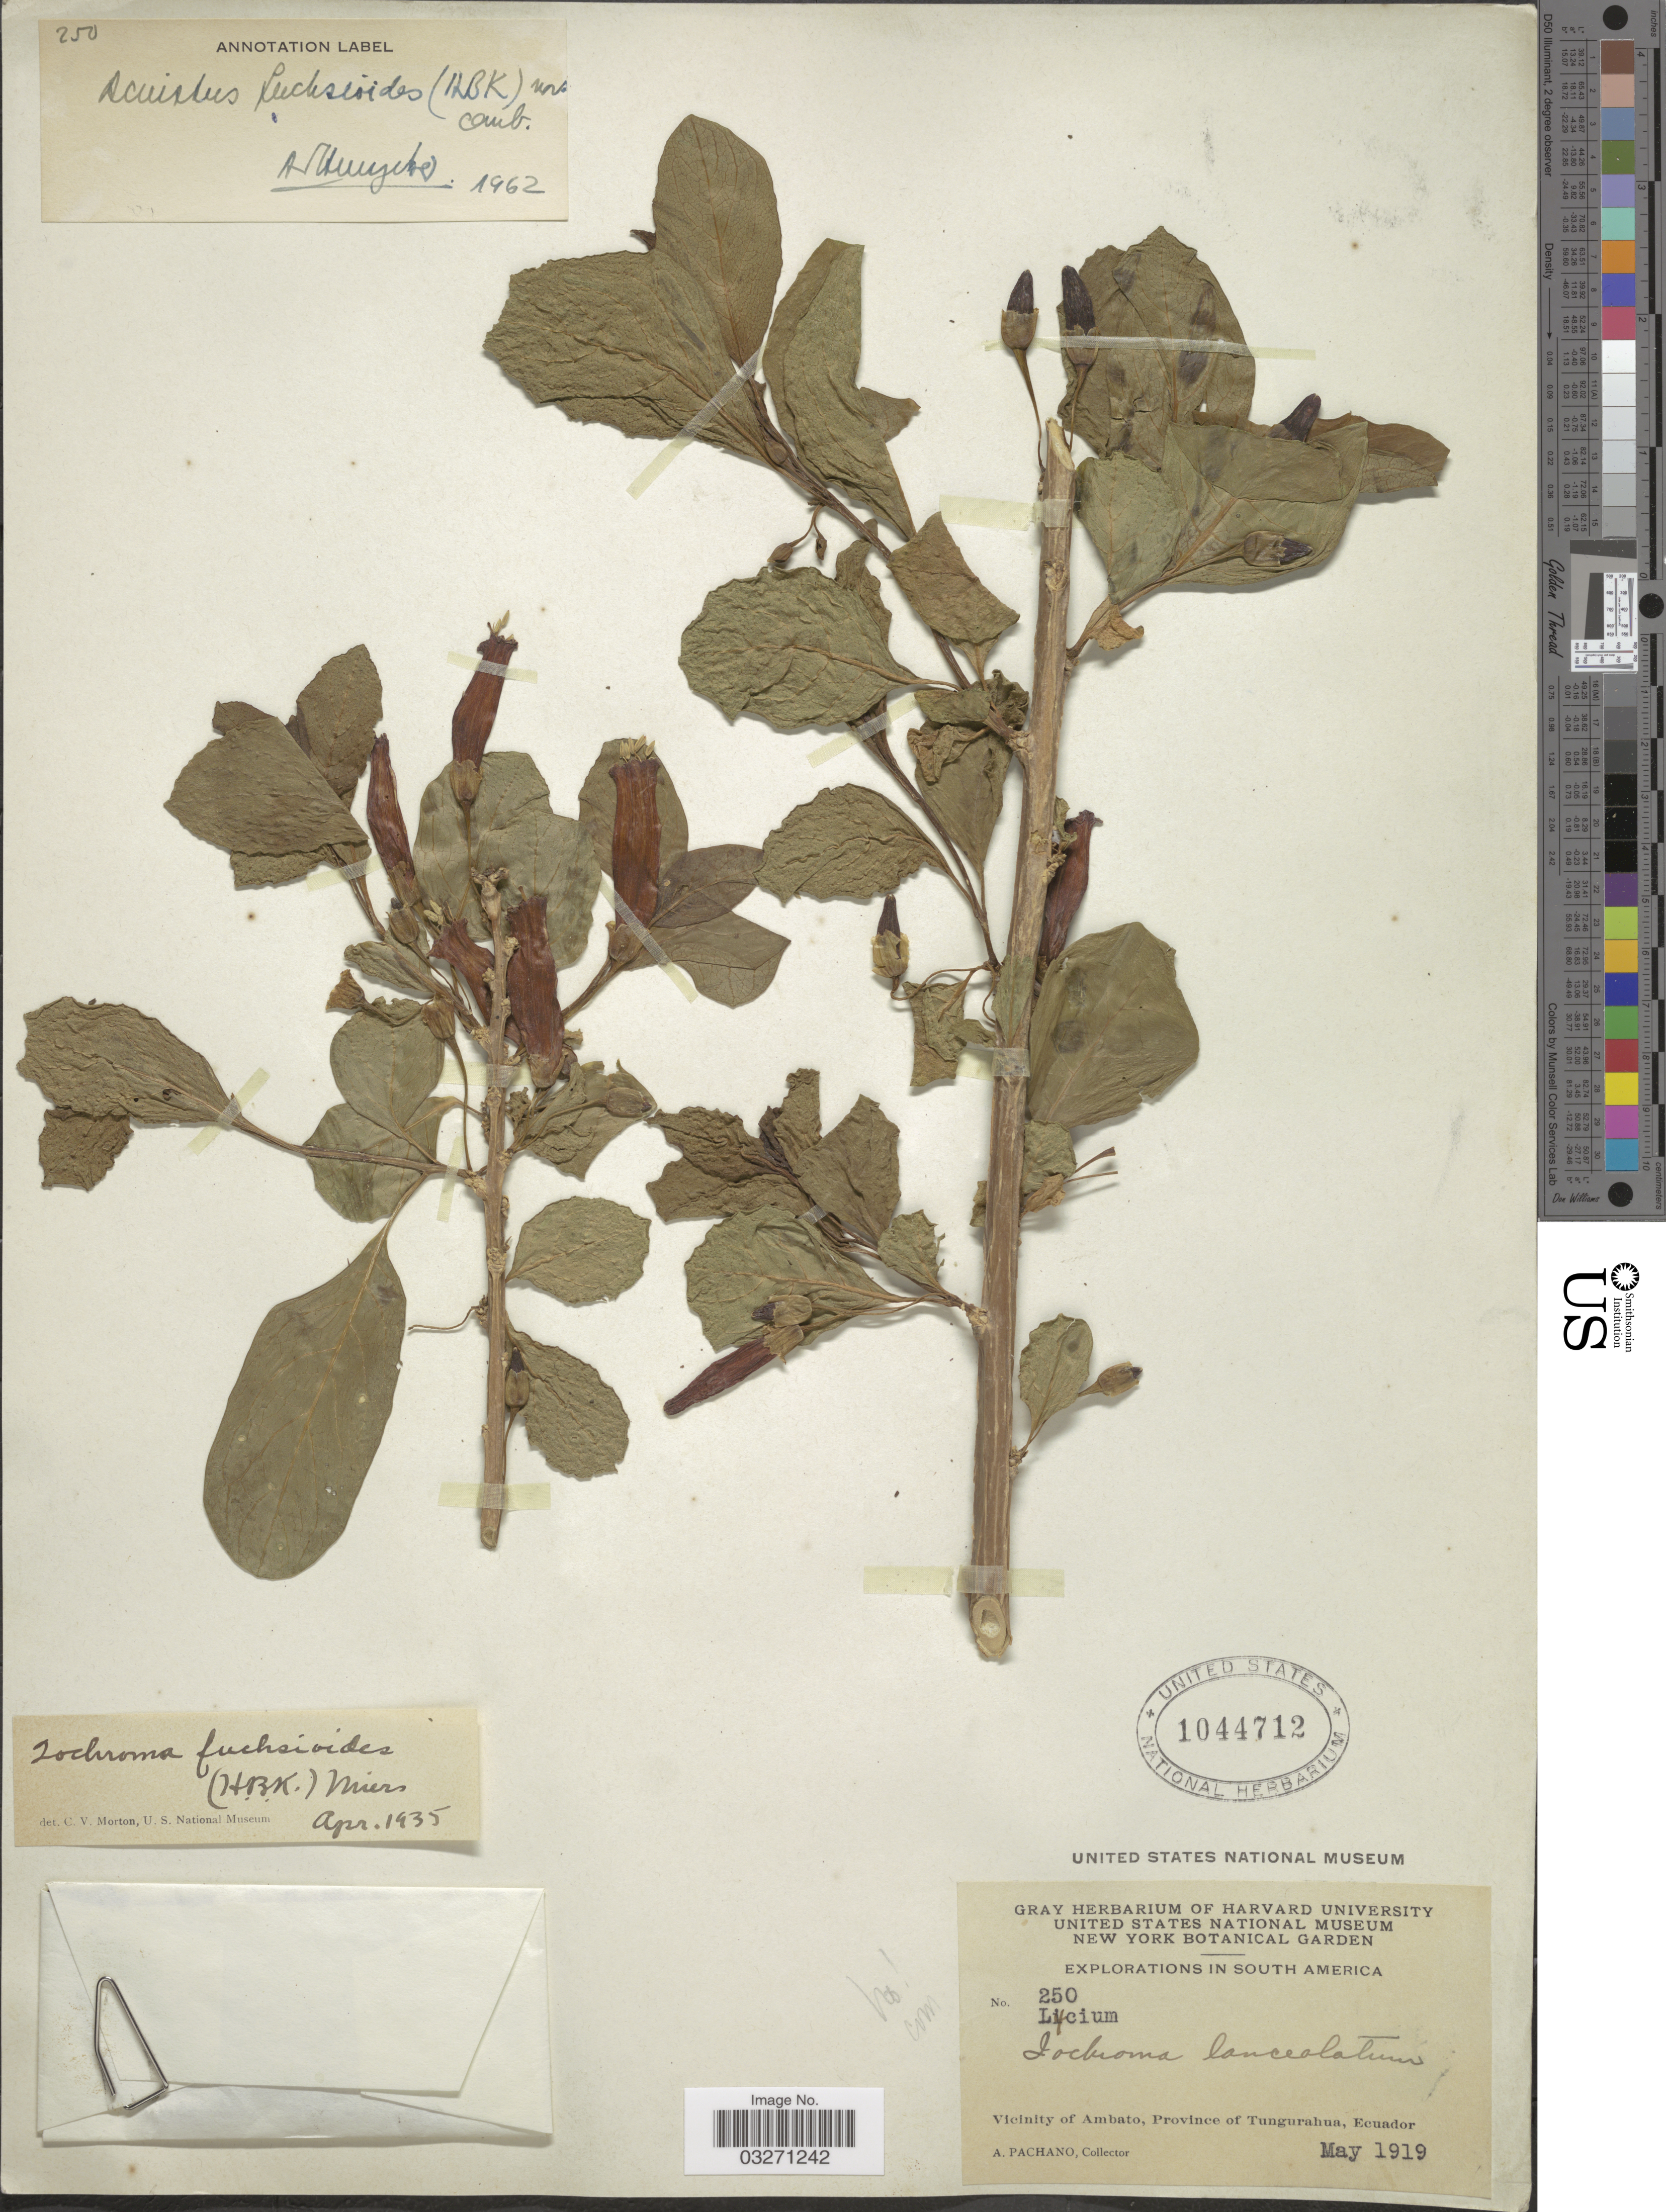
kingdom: Plantae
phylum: Tracheophyta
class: Magnoliopsida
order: Solanales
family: Solanaceae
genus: Iochroma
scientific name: Iochroma fuchsioides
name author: (Bonpl.) Miers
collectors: A. Pachano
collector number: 250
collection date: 1919-05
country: Ecuador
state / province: Tungurahua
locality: Vicinity of Ambato.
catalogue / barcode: US 1044712